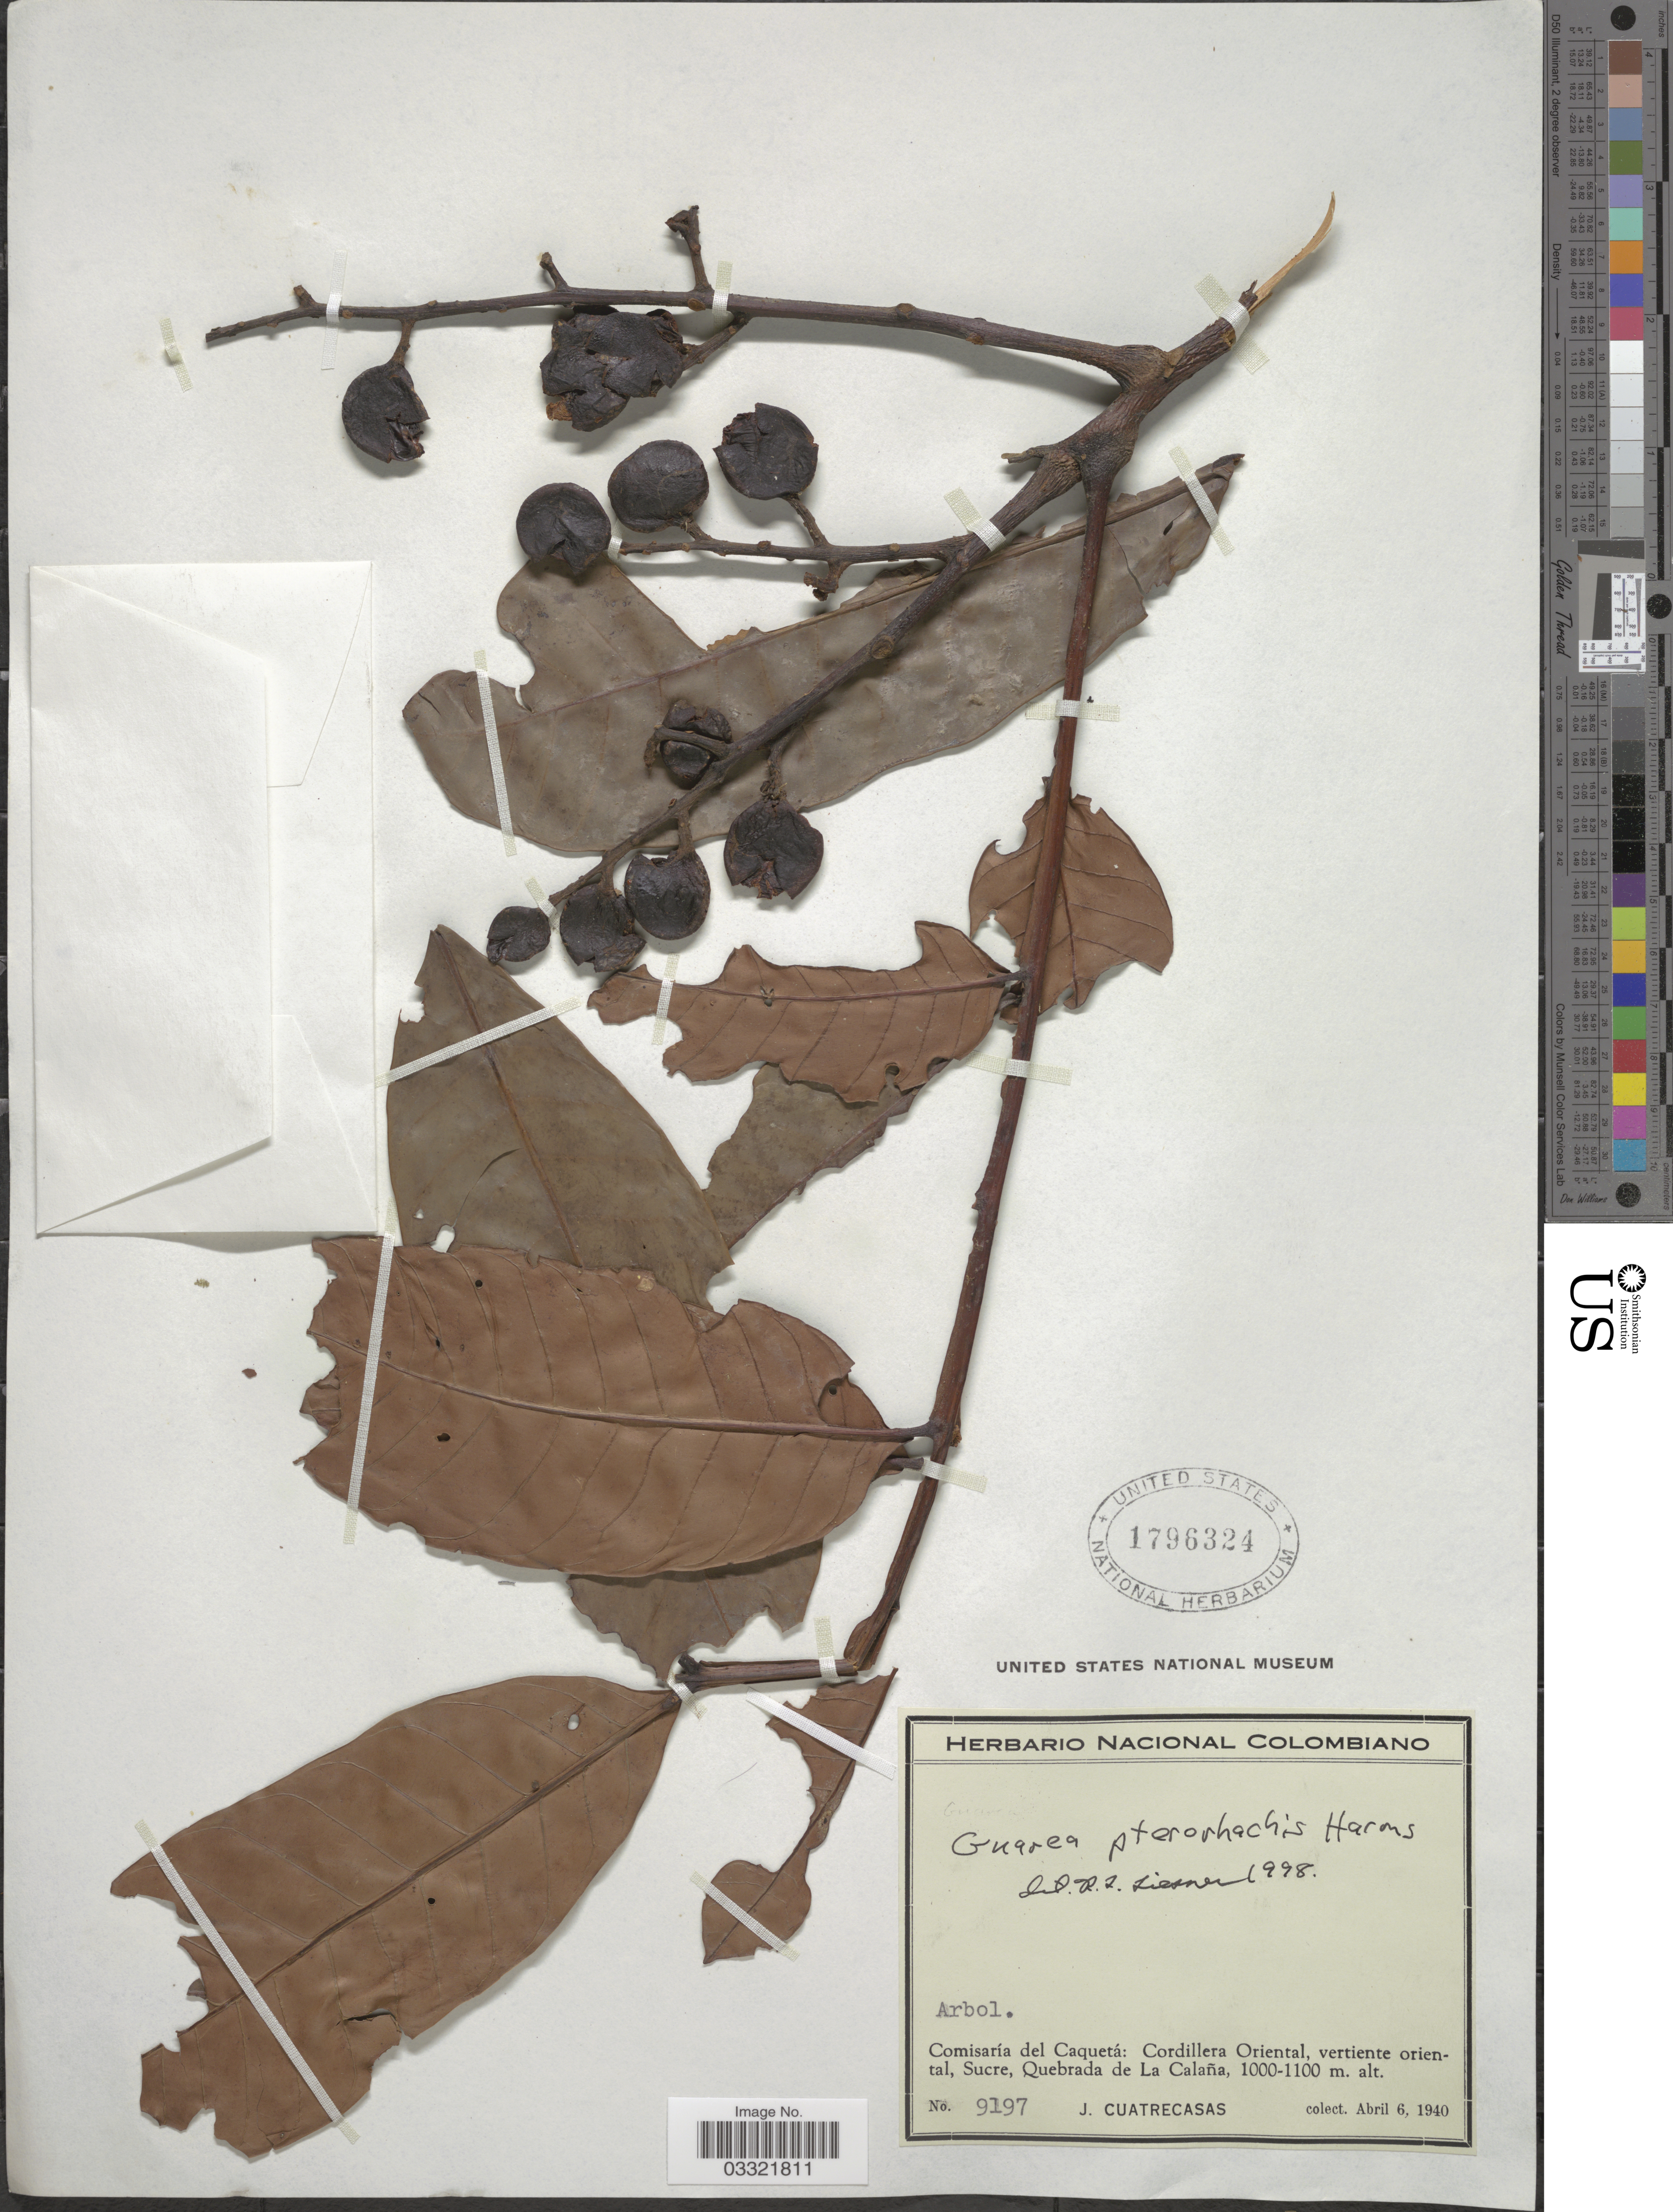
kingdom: Plantae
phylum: Tracheophyta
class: Magnoliopsida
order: Sapindales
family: Meliaceae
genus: Guarea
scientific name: Guarea pterorhachis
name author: Harms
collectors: J. Cuatrecasas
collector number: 9197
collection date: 1940-04-06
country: Colombia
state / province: Caquetá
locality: Comisaría del Caquetá: Cordillera Oriental, vertiente oriental, Sucre, Quebrada de La Calaña.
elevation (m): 1000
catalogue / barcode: US 1796324